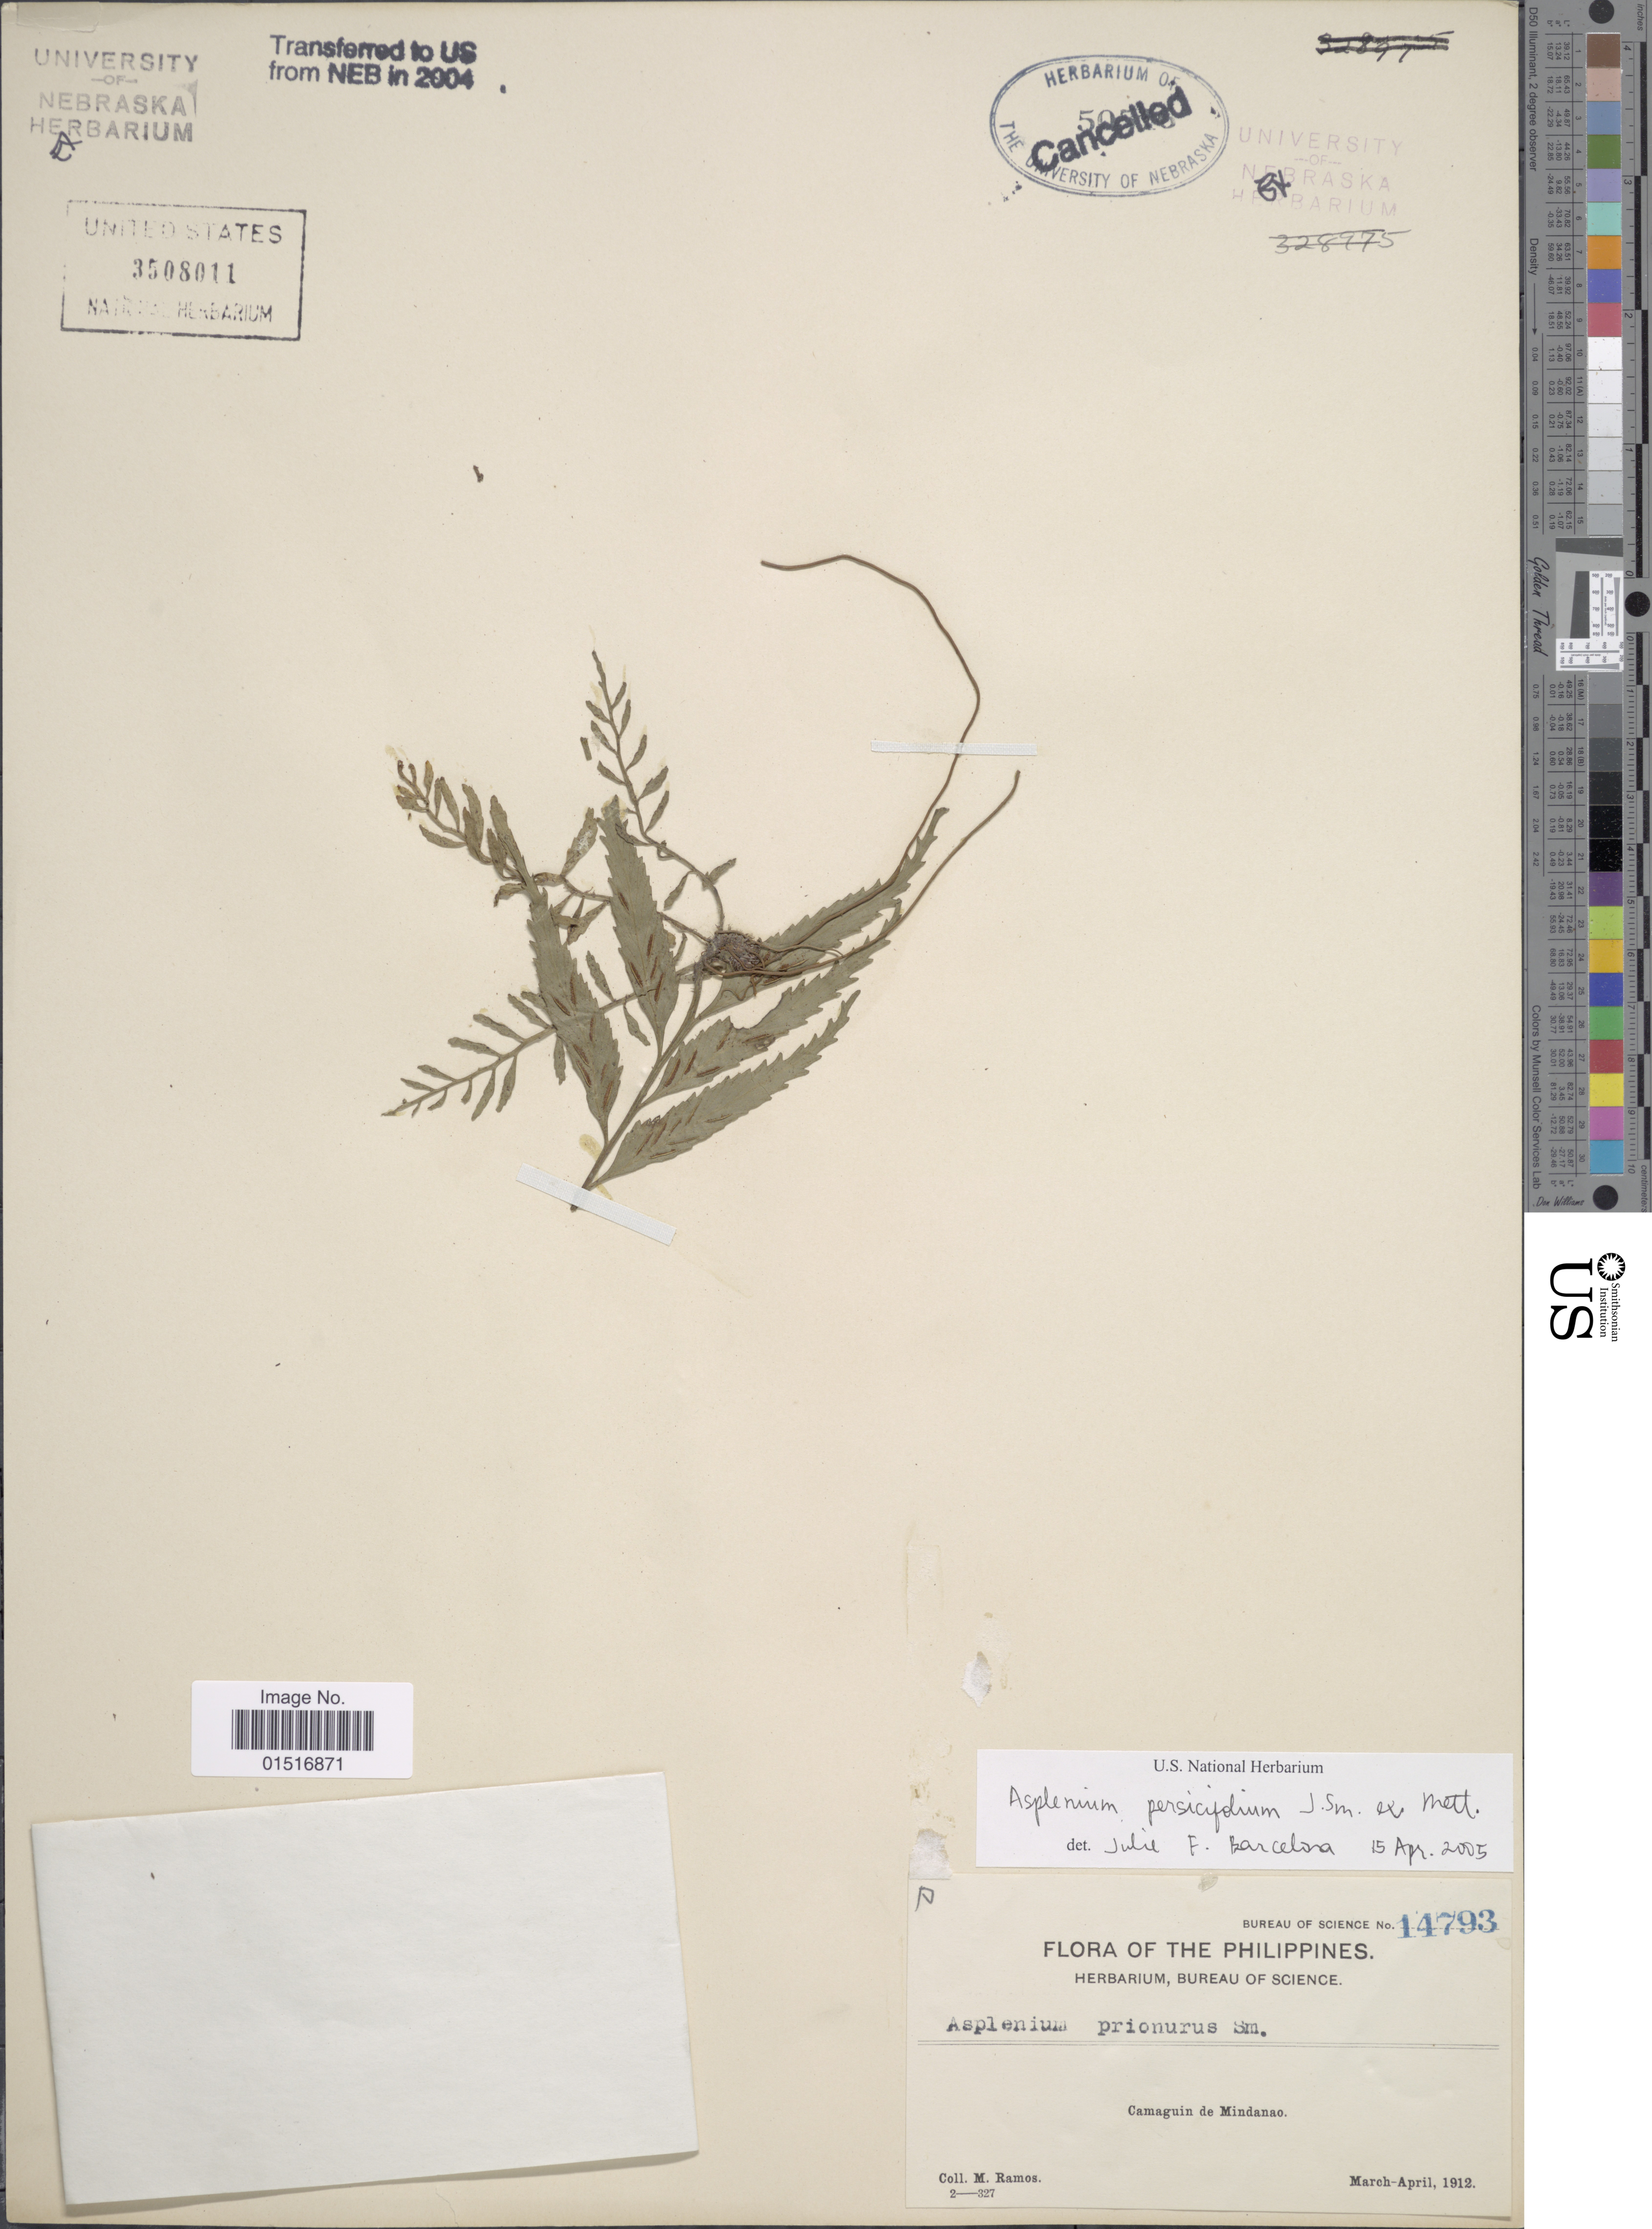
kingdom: Plantae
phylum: Tracheophyta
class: Polypodiopsida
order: Polypodiales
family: Aspleniaceae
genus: Asplenium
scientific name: Asplenium persicifolium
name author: J. Sm. ex Mett.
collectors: M. Ramos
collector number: Bureau of Science 14793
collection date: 1912-03/1912-04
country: Philippines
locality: Camaguin de Mindanao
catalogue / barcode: US 3508011